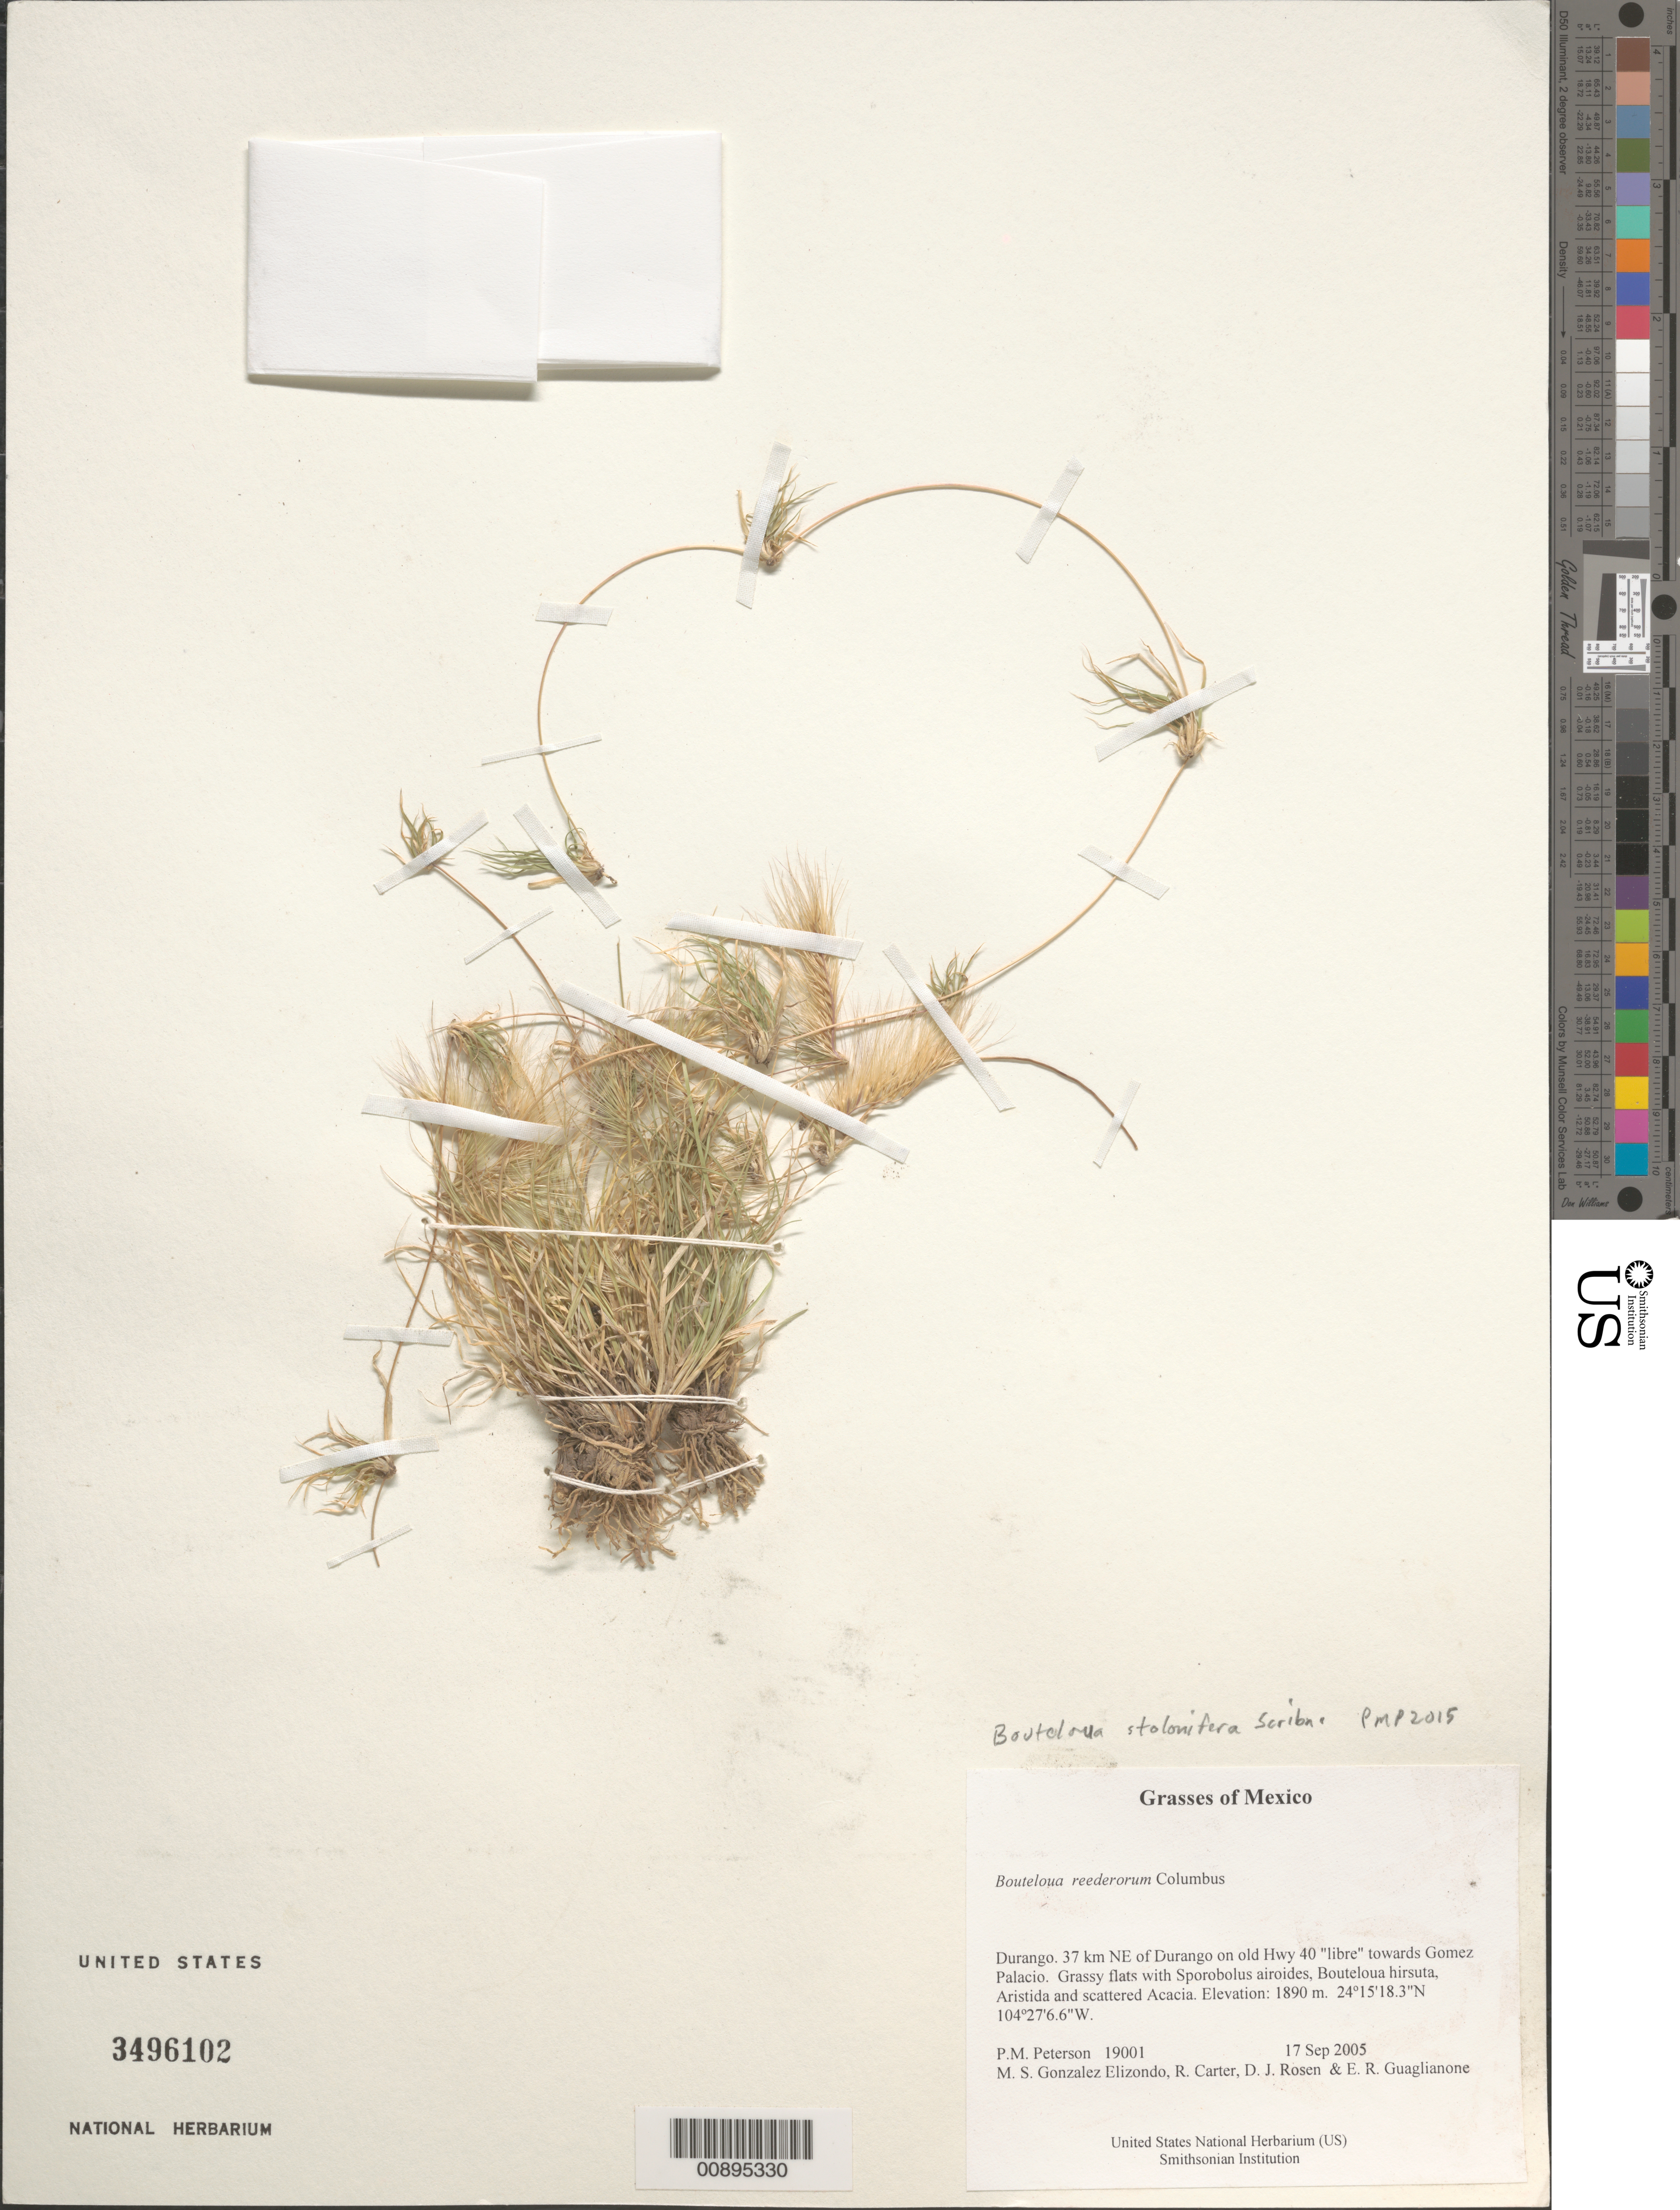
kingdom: Plantae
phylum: Tracheophyta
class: Liliopsida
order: Poales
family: Poaceae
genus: Bouteloua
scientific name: Bouteloua stolonifera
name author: Scribn.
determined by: Peterson, Paul M., (BOT), Smithsonian Institution - National Museum of Natural History (UNITED STATES)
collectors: P. M. Peterson, M. S. González-Elizondo, R. Carter, D. J. Rosen, E. R. Guaglianone & A. Torres Soto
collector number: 19001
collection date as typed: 17 Sep 2005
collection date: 2005-09-17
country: Mexico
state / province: Durango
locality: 37 km NE of Durango on old Hwy 40 "libre" towards Gomez Palacio. Grassy flats with Sporobolus airoides, Bouteloua hirsuta, Aristida and scattered Acacia.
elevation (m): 1890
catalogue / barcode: US 3496102